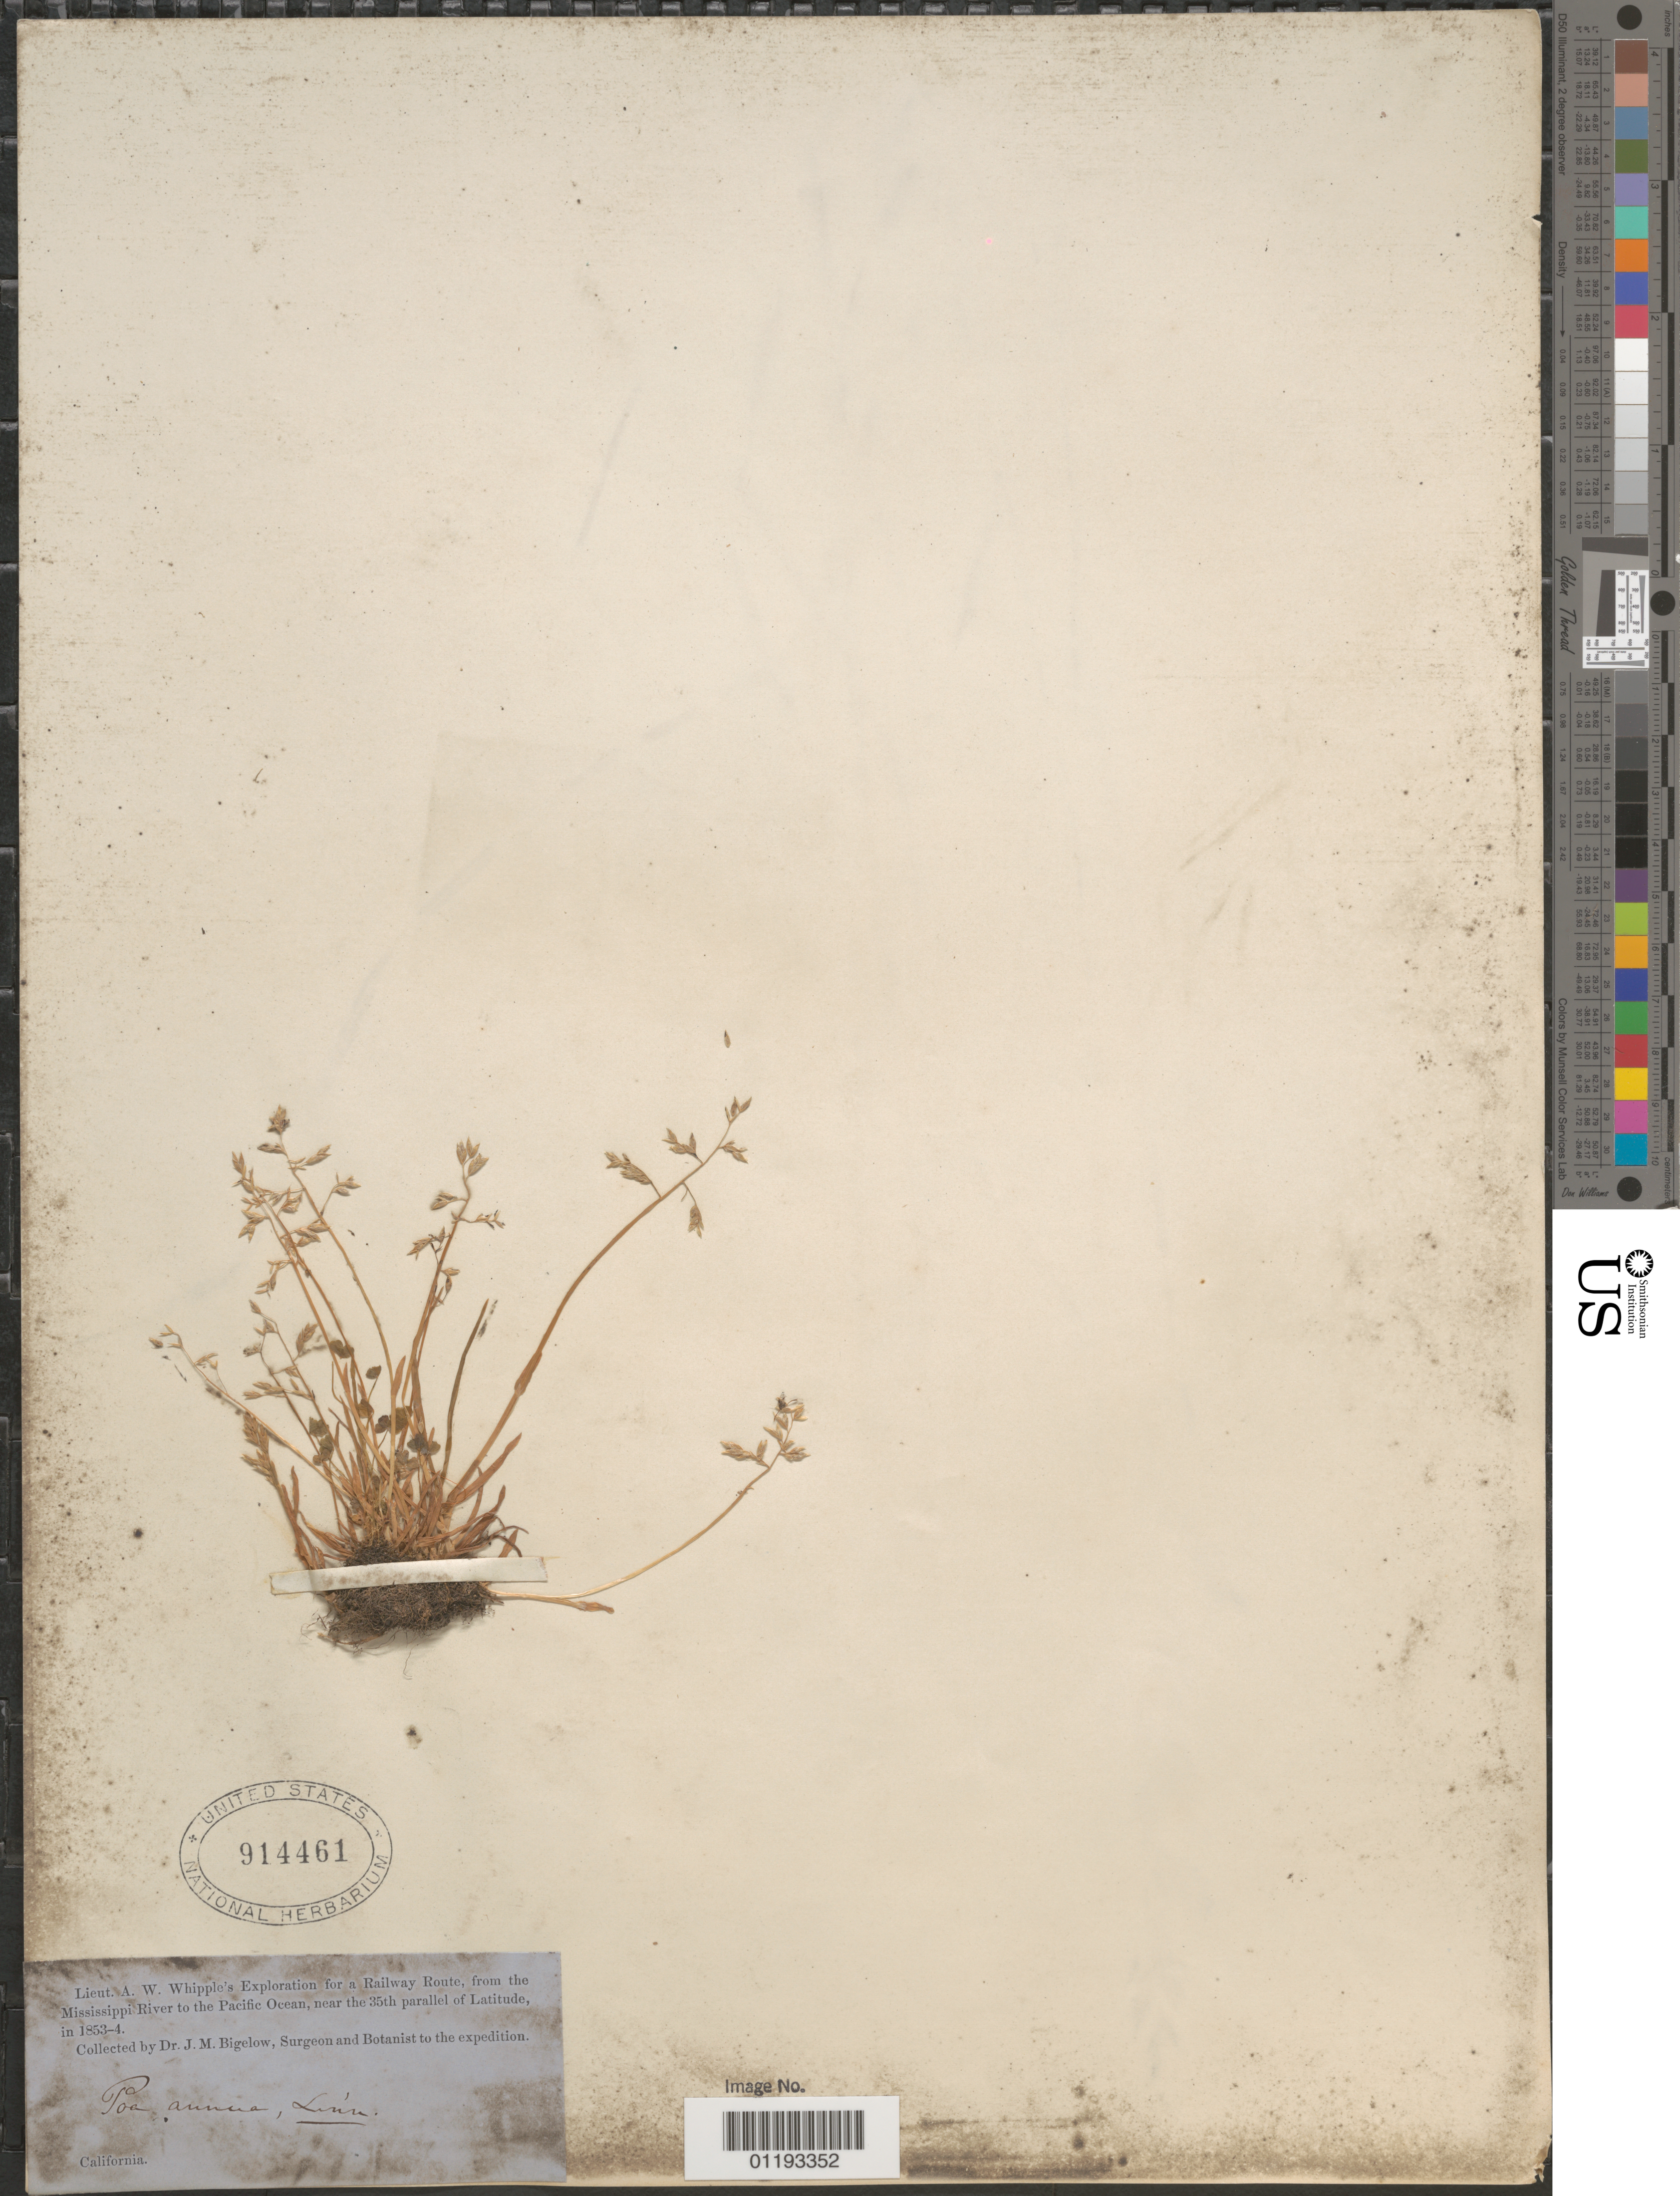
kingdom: Plantae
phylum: Tracheophyta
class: Liliopsida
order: Poales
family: Poaceae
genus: Poa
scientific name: Poa annua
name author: L.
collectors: J. M. Bigelow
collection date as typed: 1853 to -- --- 1854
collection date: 1853/1854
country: United States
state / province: California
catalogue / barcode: US 914461